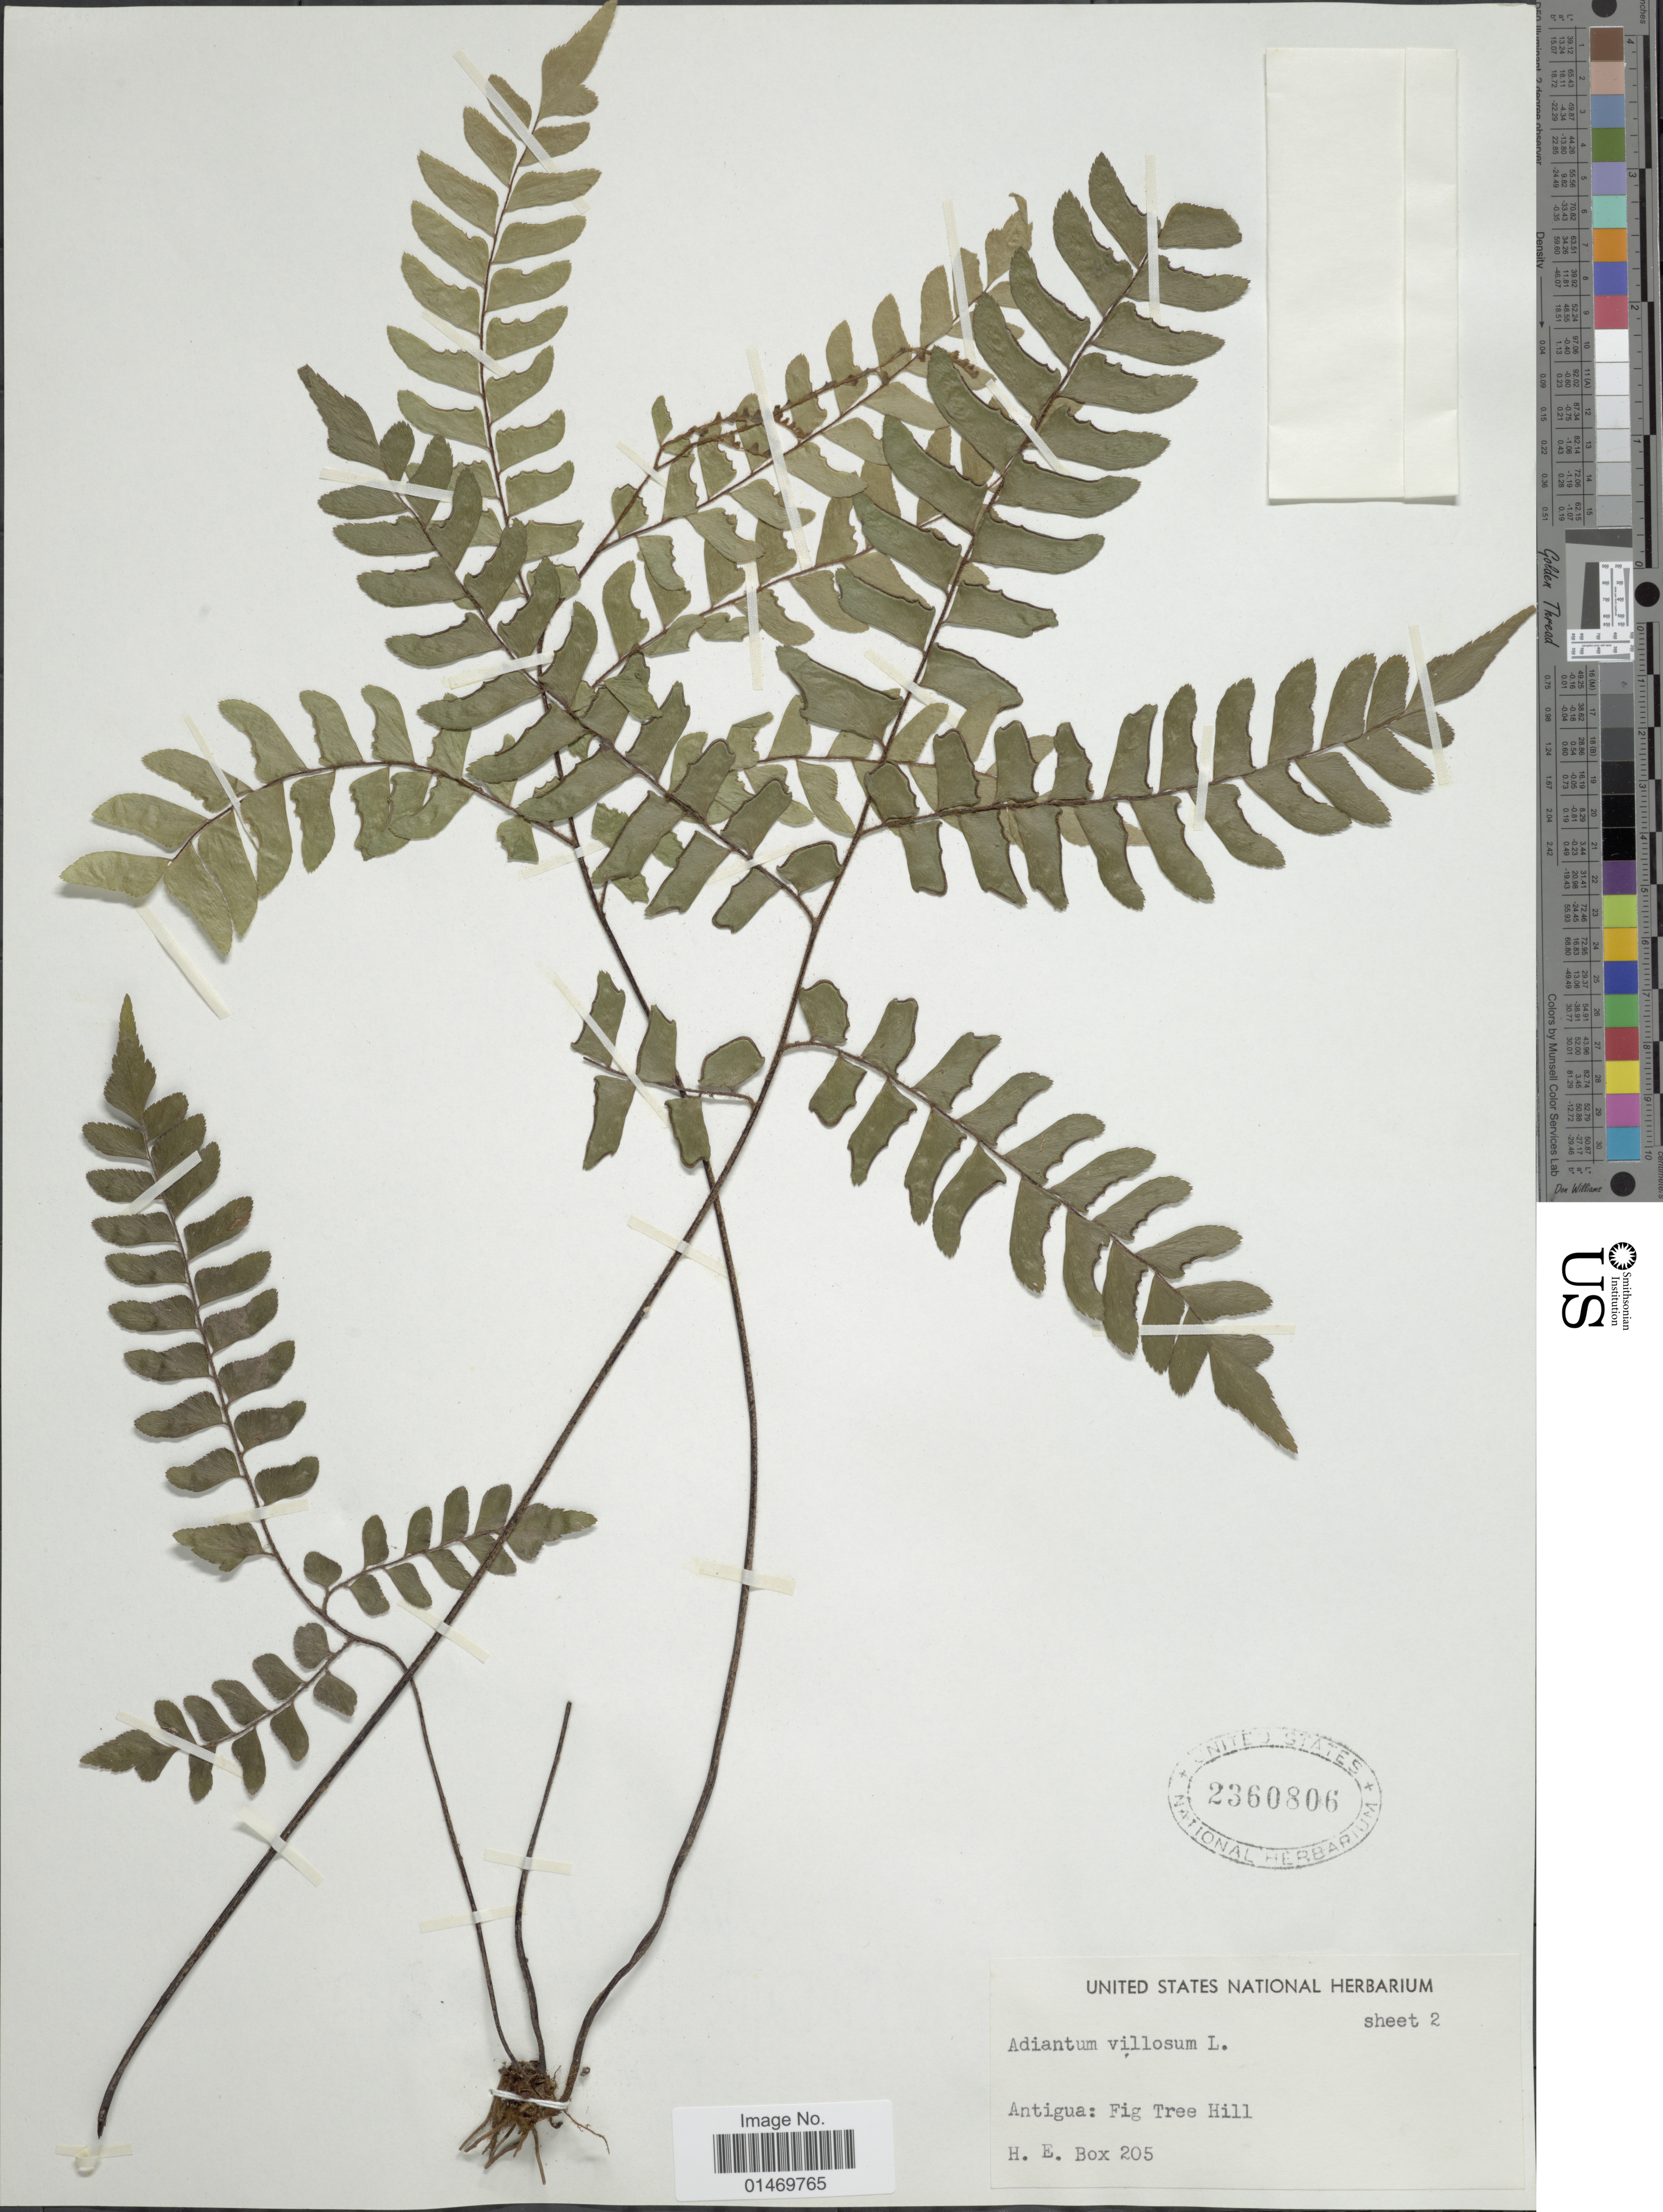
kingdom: Plantae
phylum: Tracheophyta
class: Polypodiopsida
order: Polypodiales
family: Pteridaceae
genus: Adiantum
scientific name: Adiantum villosum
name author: L.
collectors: H. E. Box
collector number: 205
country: Antigua and Barbuda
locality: Antigua: Fig Tree Hill.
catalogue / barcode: US 2360806